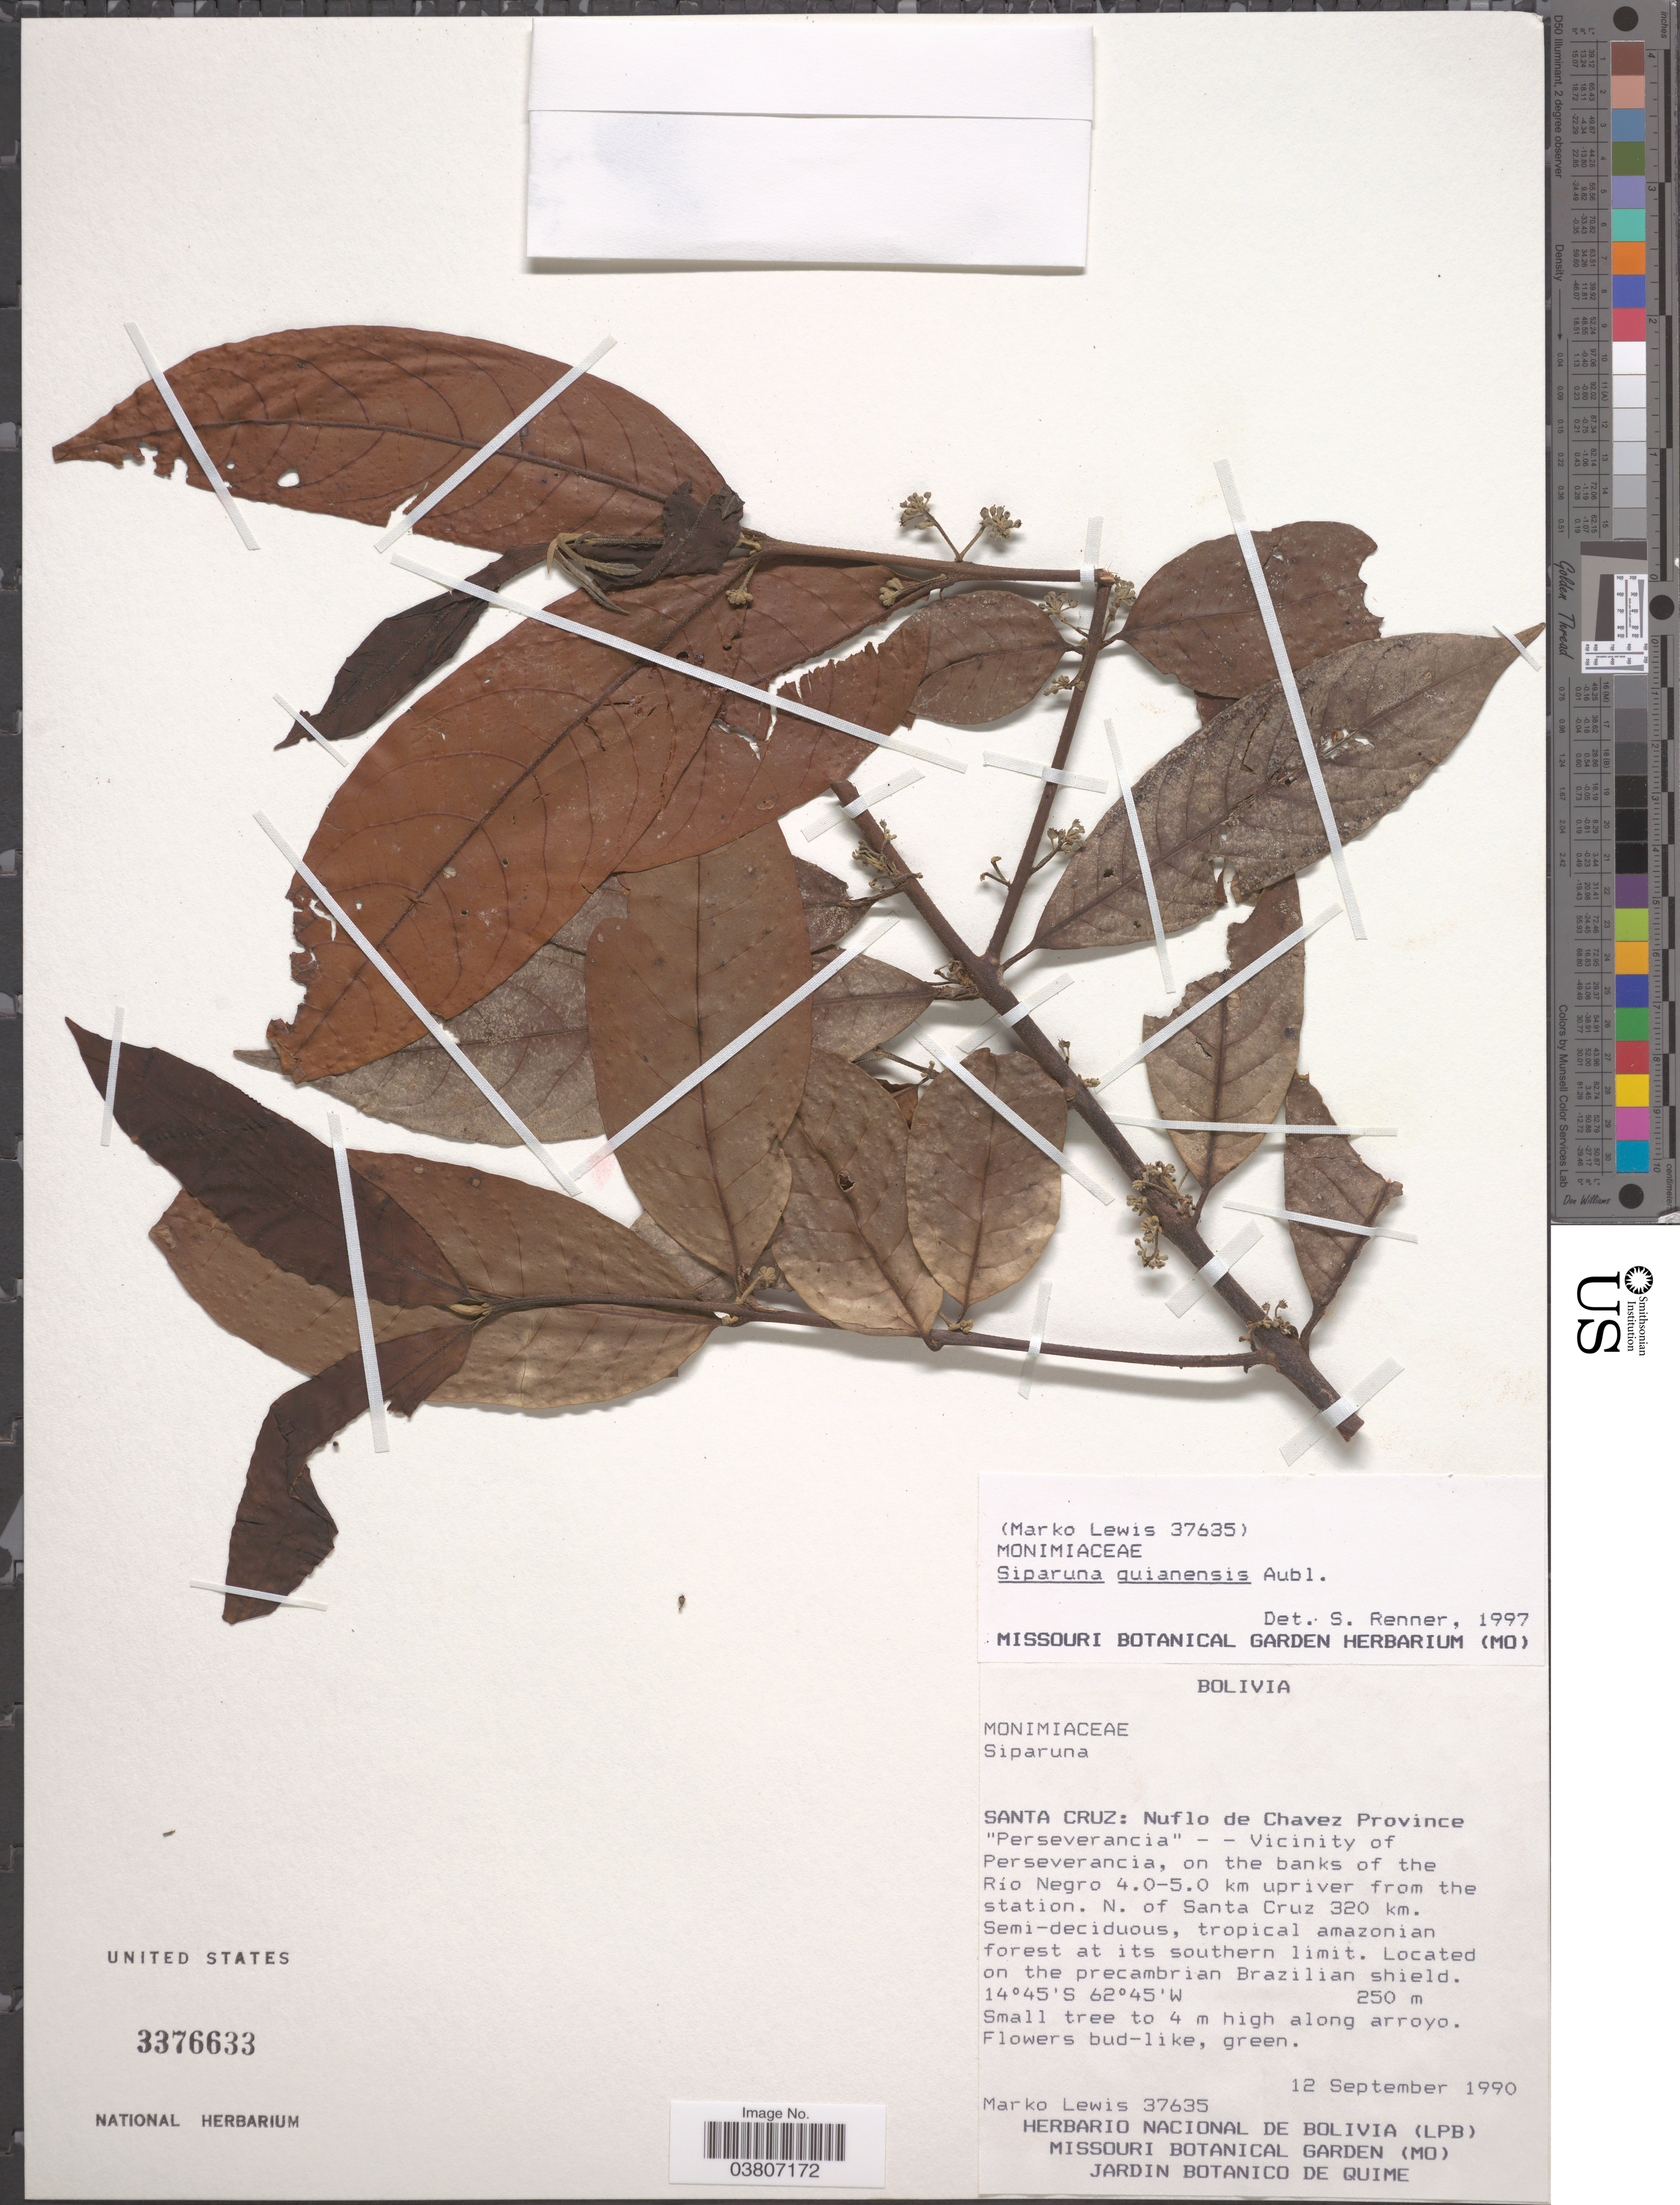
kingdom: Plantae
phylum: Tracheophyta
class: Magnoliopsida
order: Laurales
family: Siparunaceae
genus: Siparuna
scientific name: Siparuna guianensis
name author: Aubl.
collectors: M. A. Lewis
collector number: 37635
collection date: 1990-09-12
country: Bolivia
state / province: Santa Cruz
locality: Nuflo de Chavez Province. "Perseverancia" - Vicinity of Perseveranica, on the banks of the Río Negro 4.0-5.0 km upriver from the station. N. of Santa Cruz 320 km.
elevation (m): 250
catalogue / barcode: US 3376633